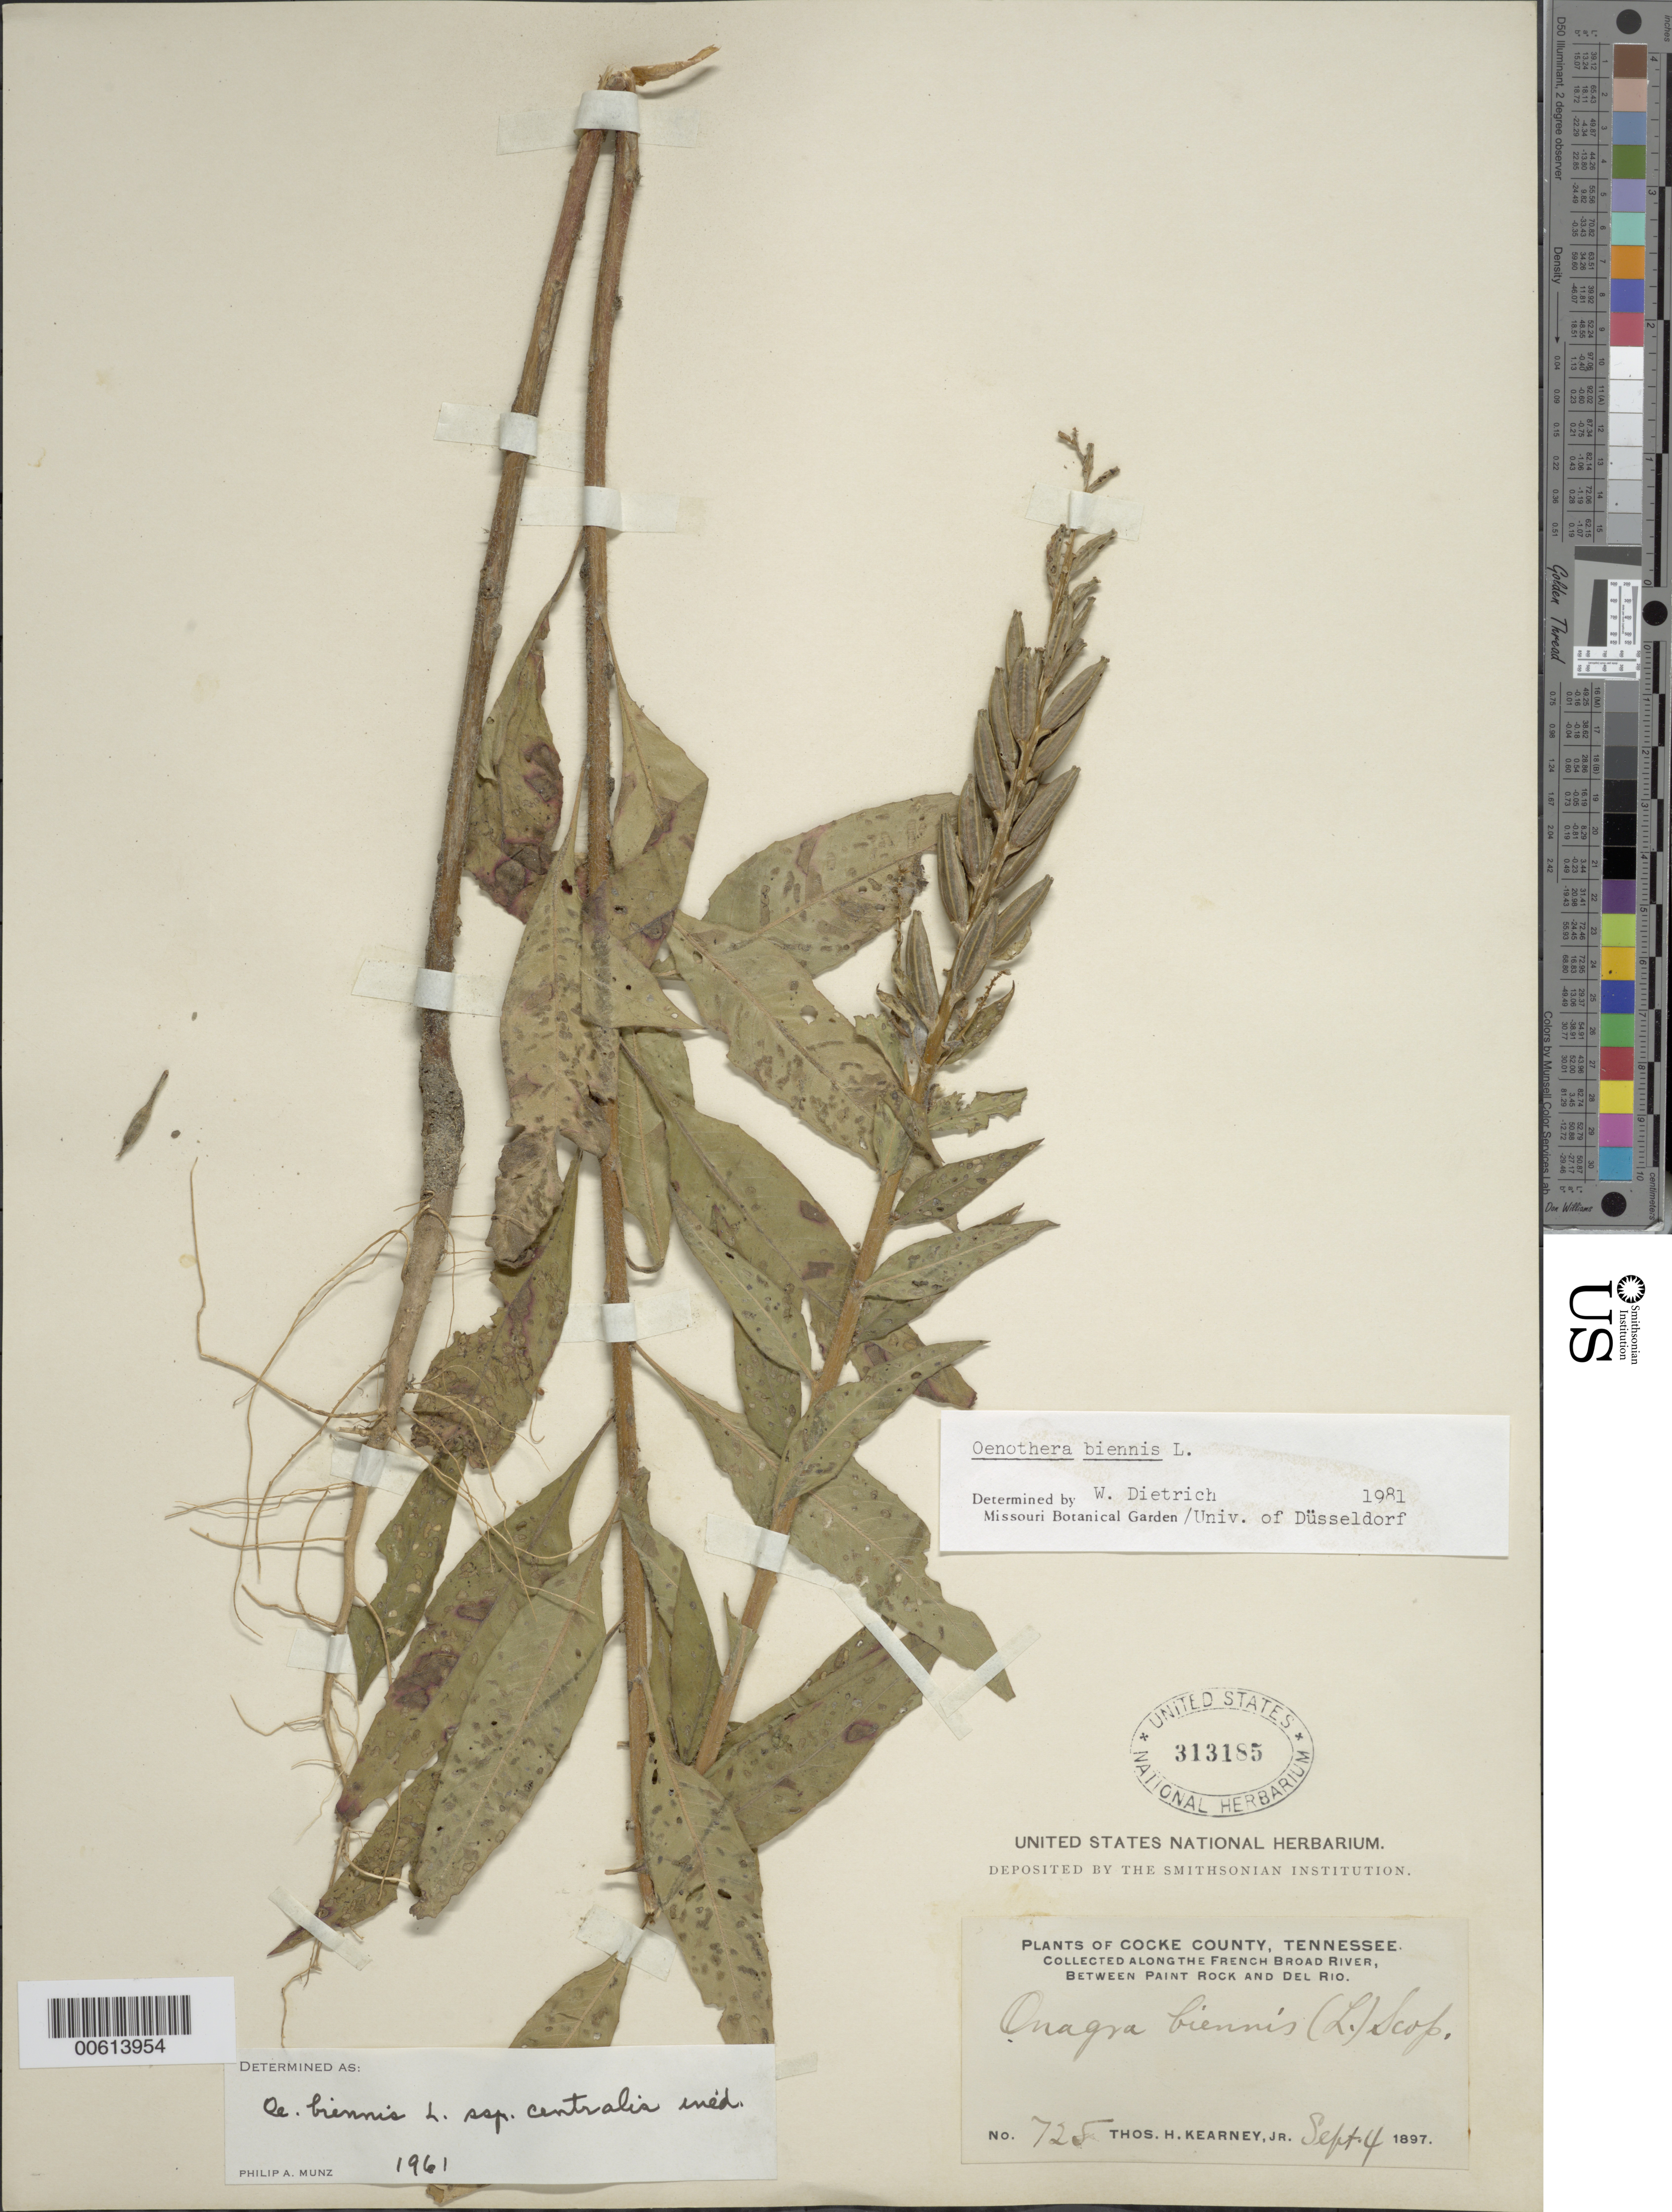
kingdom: Plantae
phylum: Tracheophyta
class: Magnoliopsida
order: Myrtales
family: Onagraceae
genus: Oenothera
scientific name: Oenothera biennis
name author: L.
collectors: T. H. Kearney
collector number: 725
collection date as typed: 04 Sep 1897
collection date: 1897-09-04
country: United States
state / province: Tennessee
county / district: Cocke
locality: Along the French Broad River, between Paint Rock and Del Rio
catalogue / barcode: US 313185